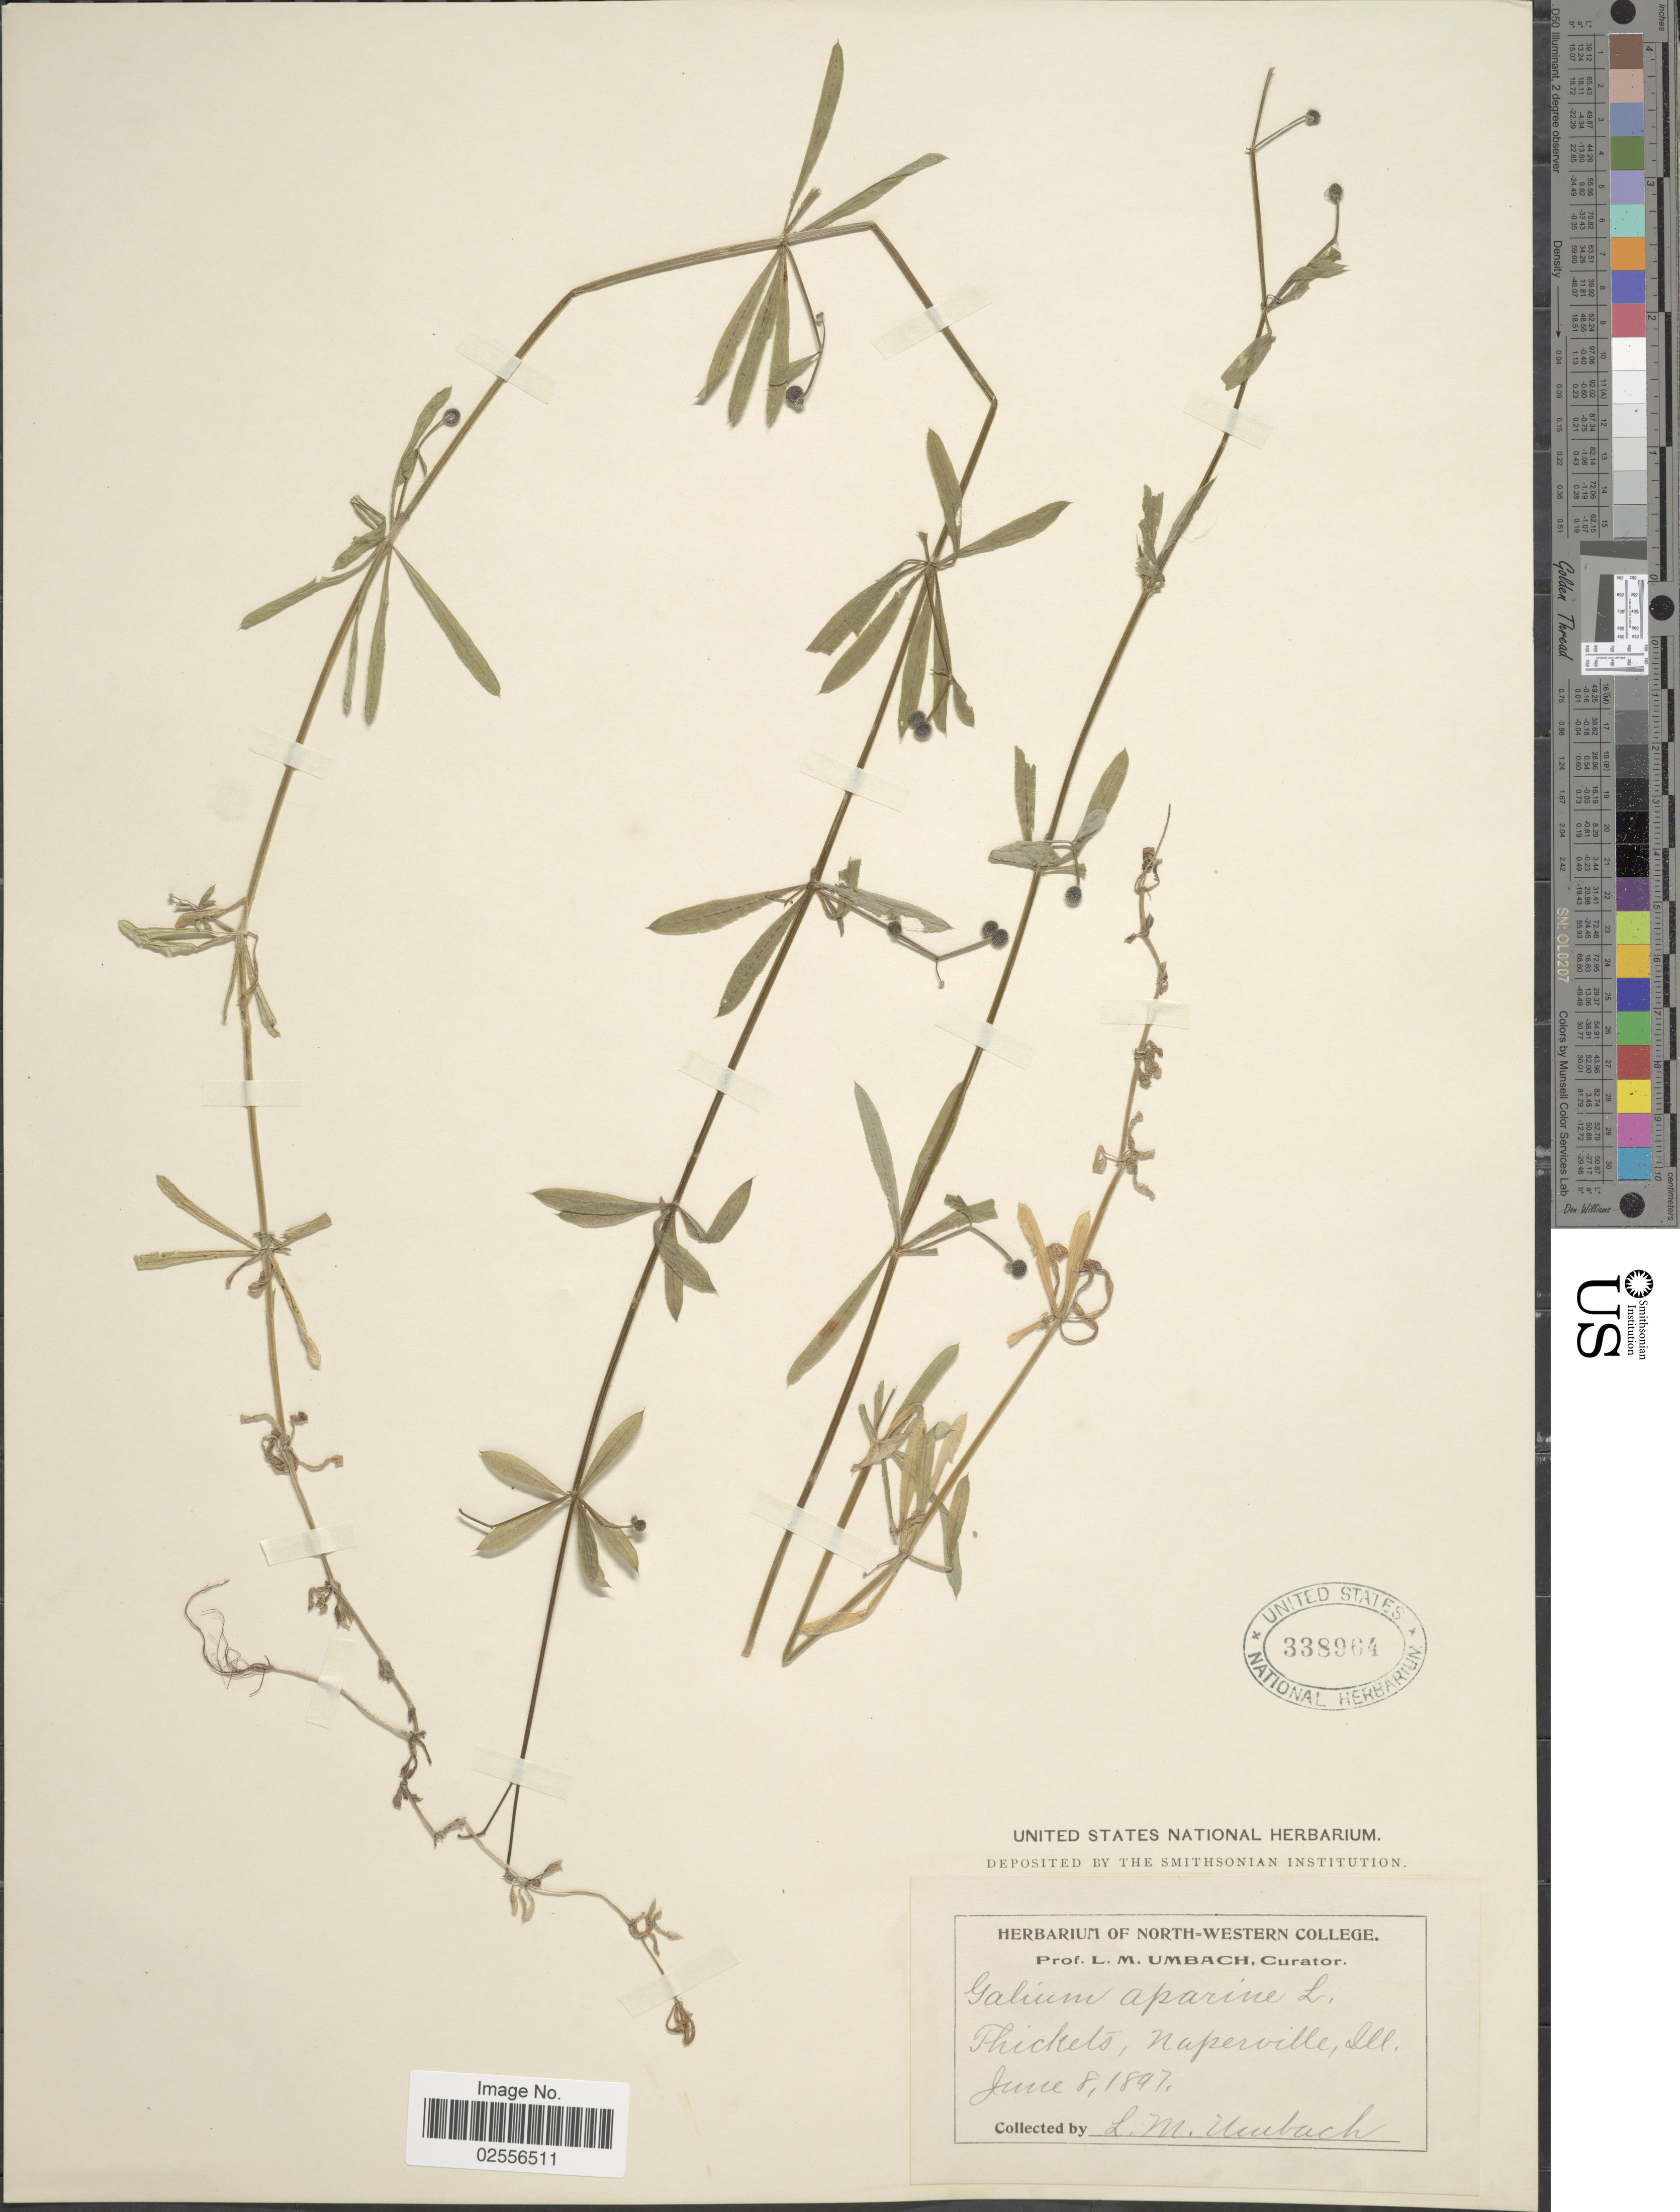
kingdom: Plantae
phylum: Tracheophyta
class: Magnoliopsida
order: Gentianales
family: Rubiaceae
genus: Galium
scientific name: Galium aparine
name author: L.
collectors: L. M. Umbach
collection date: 1897-06-08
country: United States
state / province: Illinois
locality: Thickets, Naperville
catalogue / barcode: US 338964